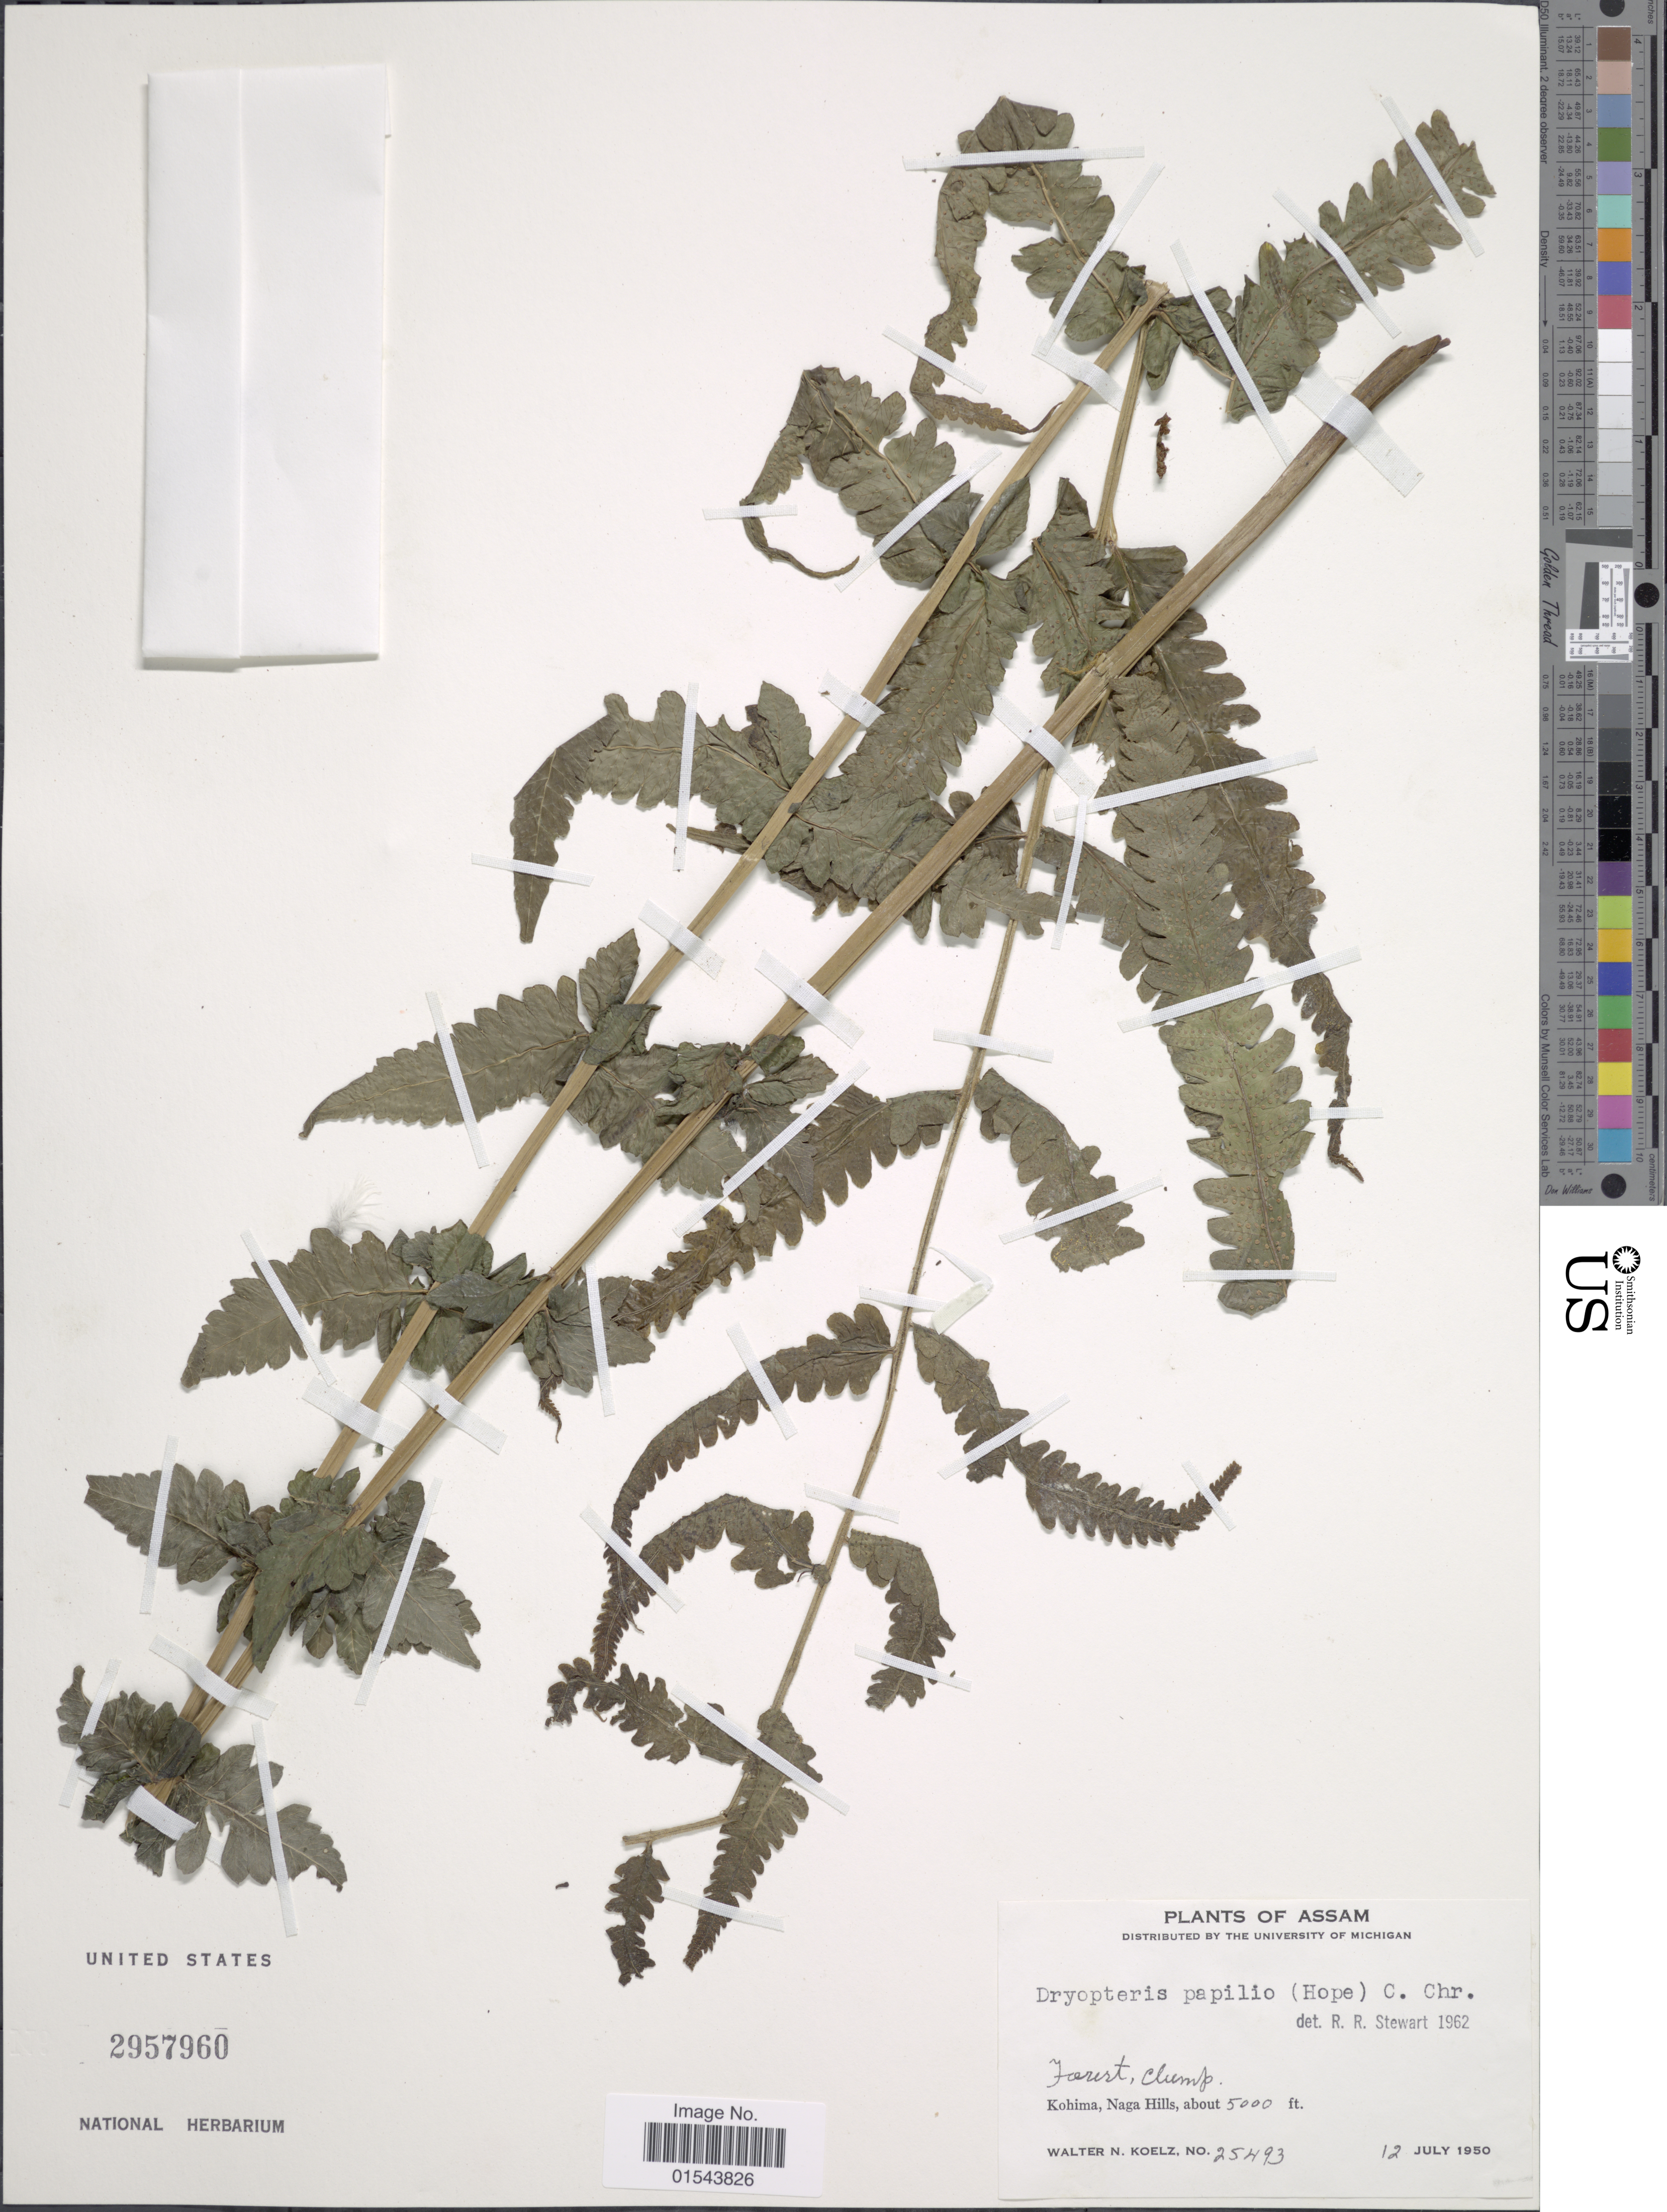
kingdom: Plantae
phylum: Tracheophyta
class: Polypodiopsida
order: Polypodiales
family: Thelypteridaceae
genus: Christella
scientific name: Christella papilio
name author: (C. Hope) Ching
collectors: W. N. Koelz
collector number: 25493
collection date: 1950-07-12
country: India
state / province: Nagaland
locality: Kohima, Naga Hills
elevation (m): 1524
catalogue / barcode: US 2957960